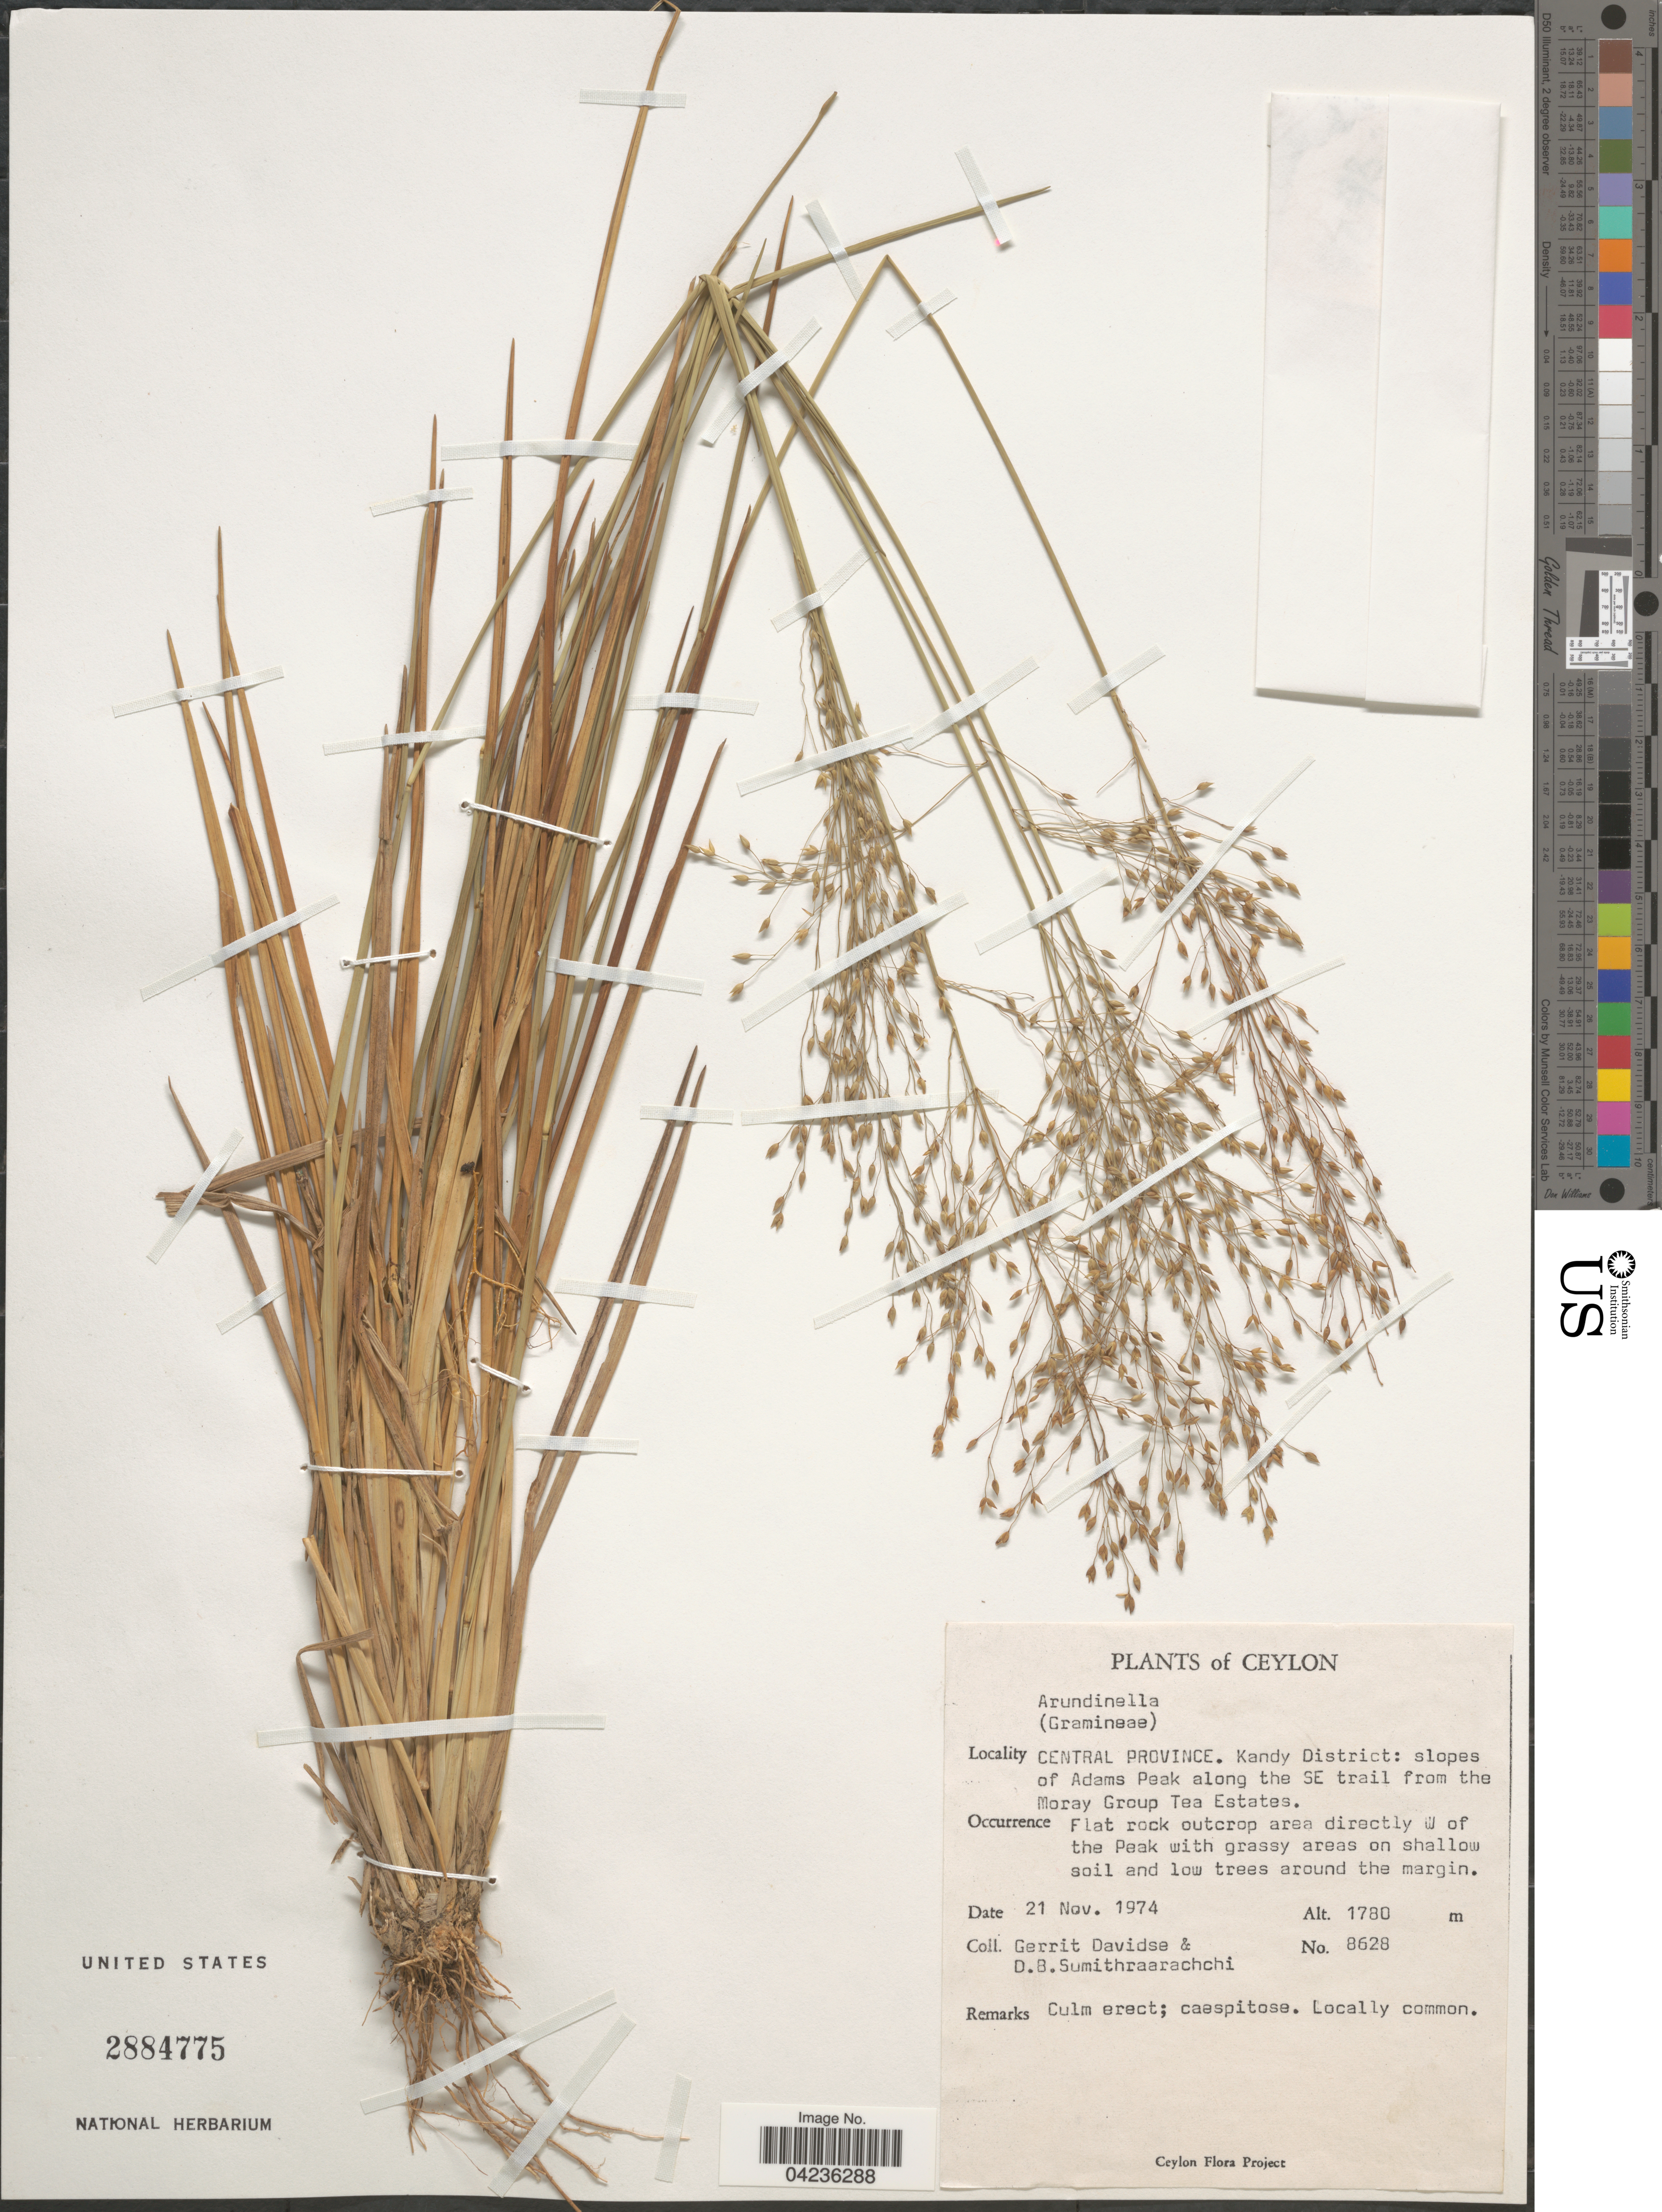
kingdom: Plantae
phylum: Tracheophyta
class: Liliopsida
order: Poales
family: Poaceae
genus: Arundinella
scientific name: Arundinella sp.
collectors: G. Davidse & D. B. Sumithraarachchi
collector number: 8628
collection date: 1974-11-21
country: Sri Lanka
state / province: Central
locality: Ceylon. Central Province. Kandy District: slopes of Adams Peak along the SE trail from the Moray Group Tea Estates.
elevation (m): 1780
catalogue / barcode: US 2884775